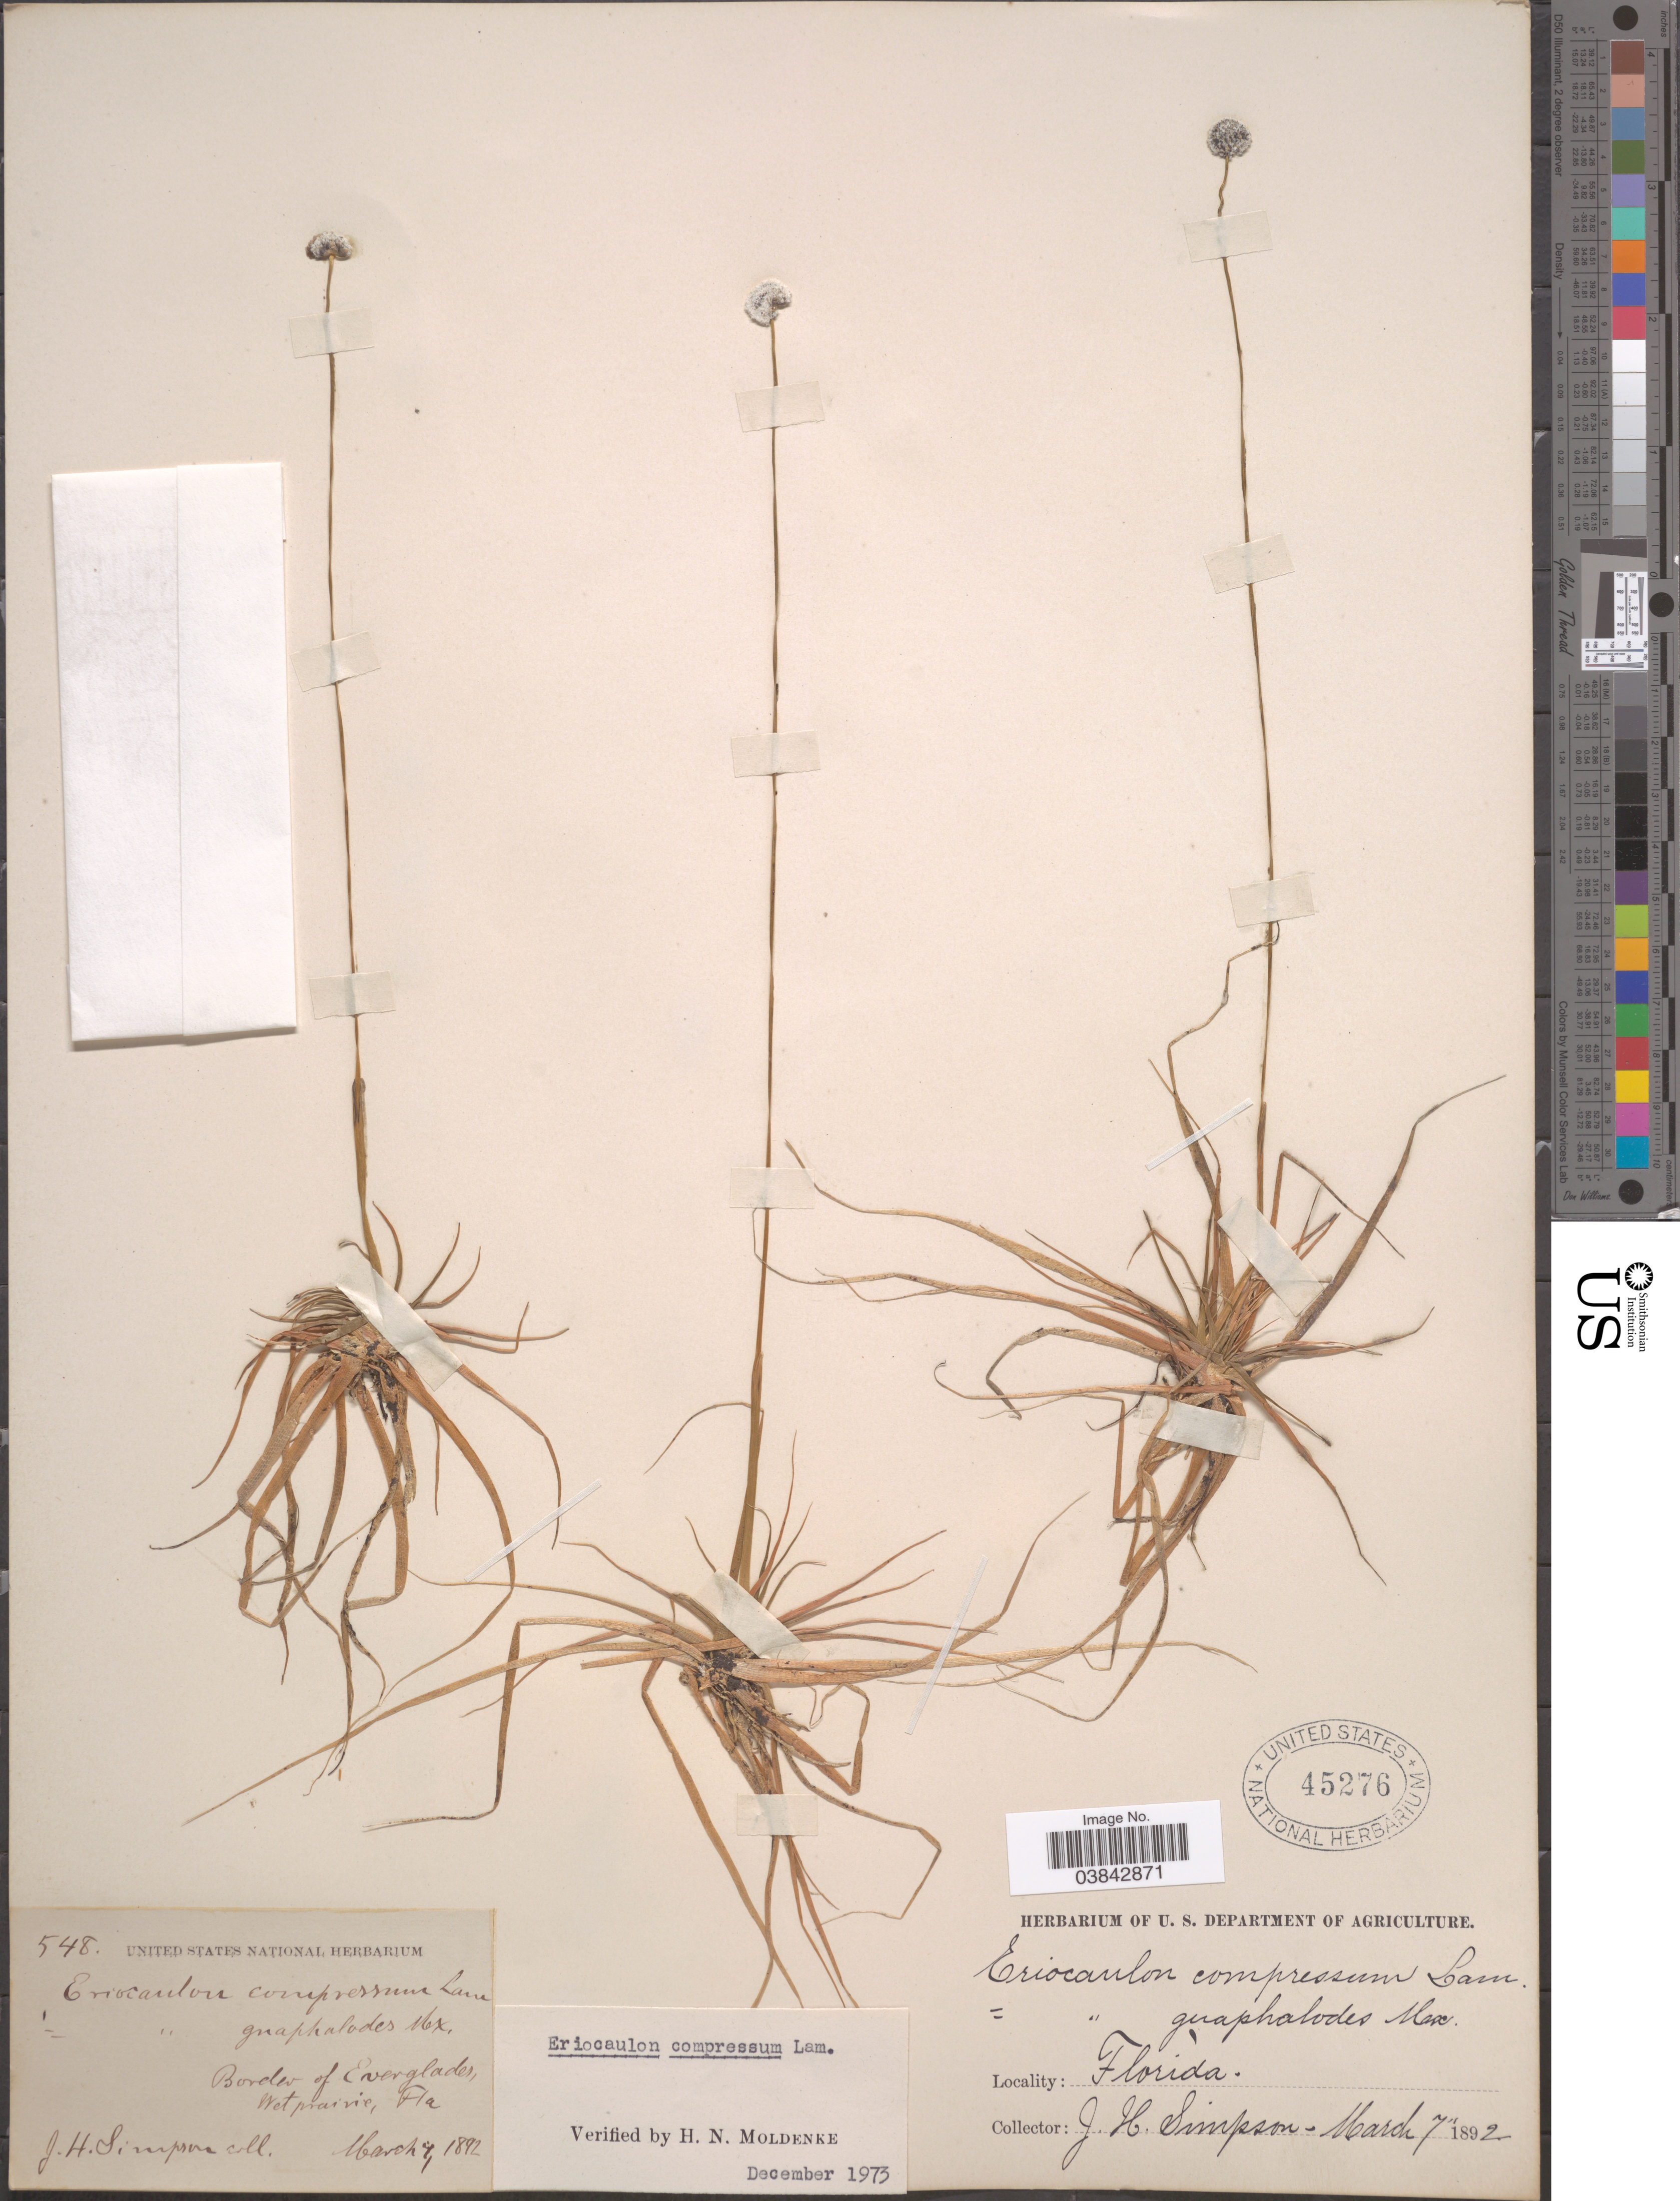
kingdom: Plantae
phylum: Tracheophyta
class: Liliopsida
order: Poales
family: Eriocaulaceae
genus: Eriocaulon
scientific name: Eriocaulon compressum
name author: Lam.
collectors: J. H. Simpson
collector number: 548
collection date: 1892-03-04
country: United States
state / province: Florida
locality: Border of Everglades.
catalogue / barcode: US 45276